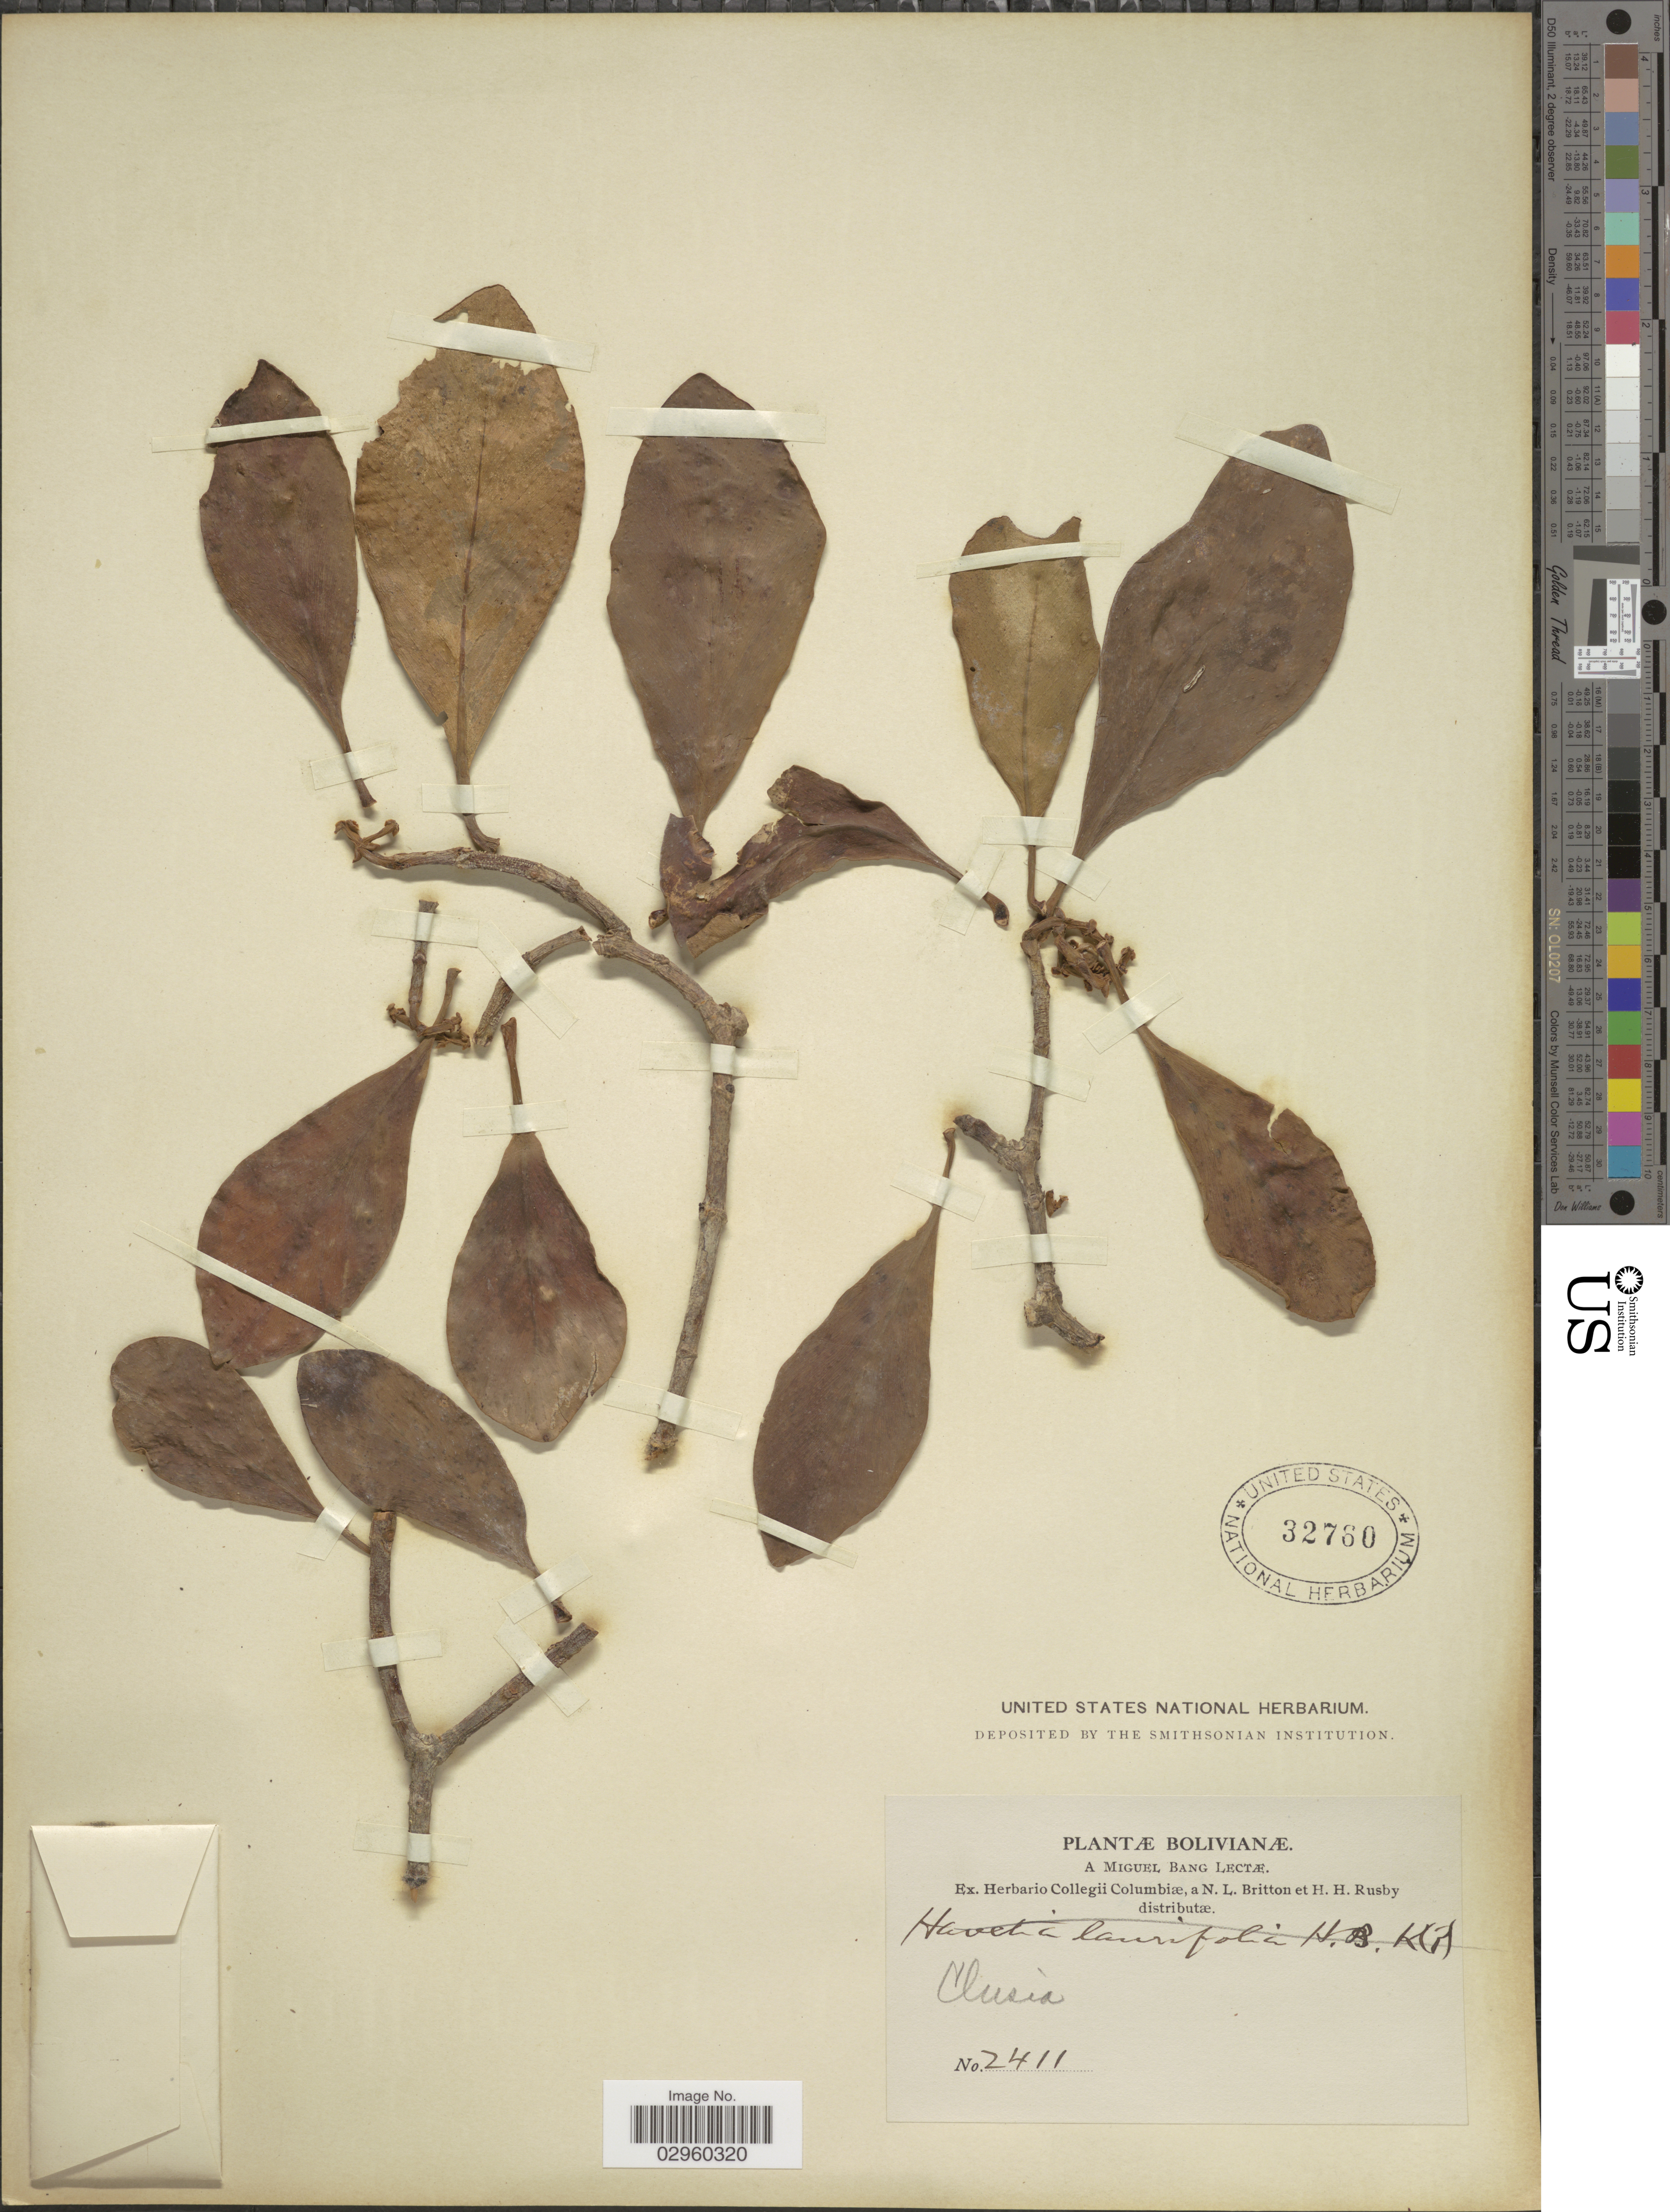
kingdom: Plantae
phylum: Tracheophyta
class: Magnoliopsida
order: Malpighiales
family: Clusiaceae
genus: Clusia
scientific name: Clusia sp.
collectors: M. Bang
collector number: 2411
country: Bolivia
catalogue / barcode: US 32760